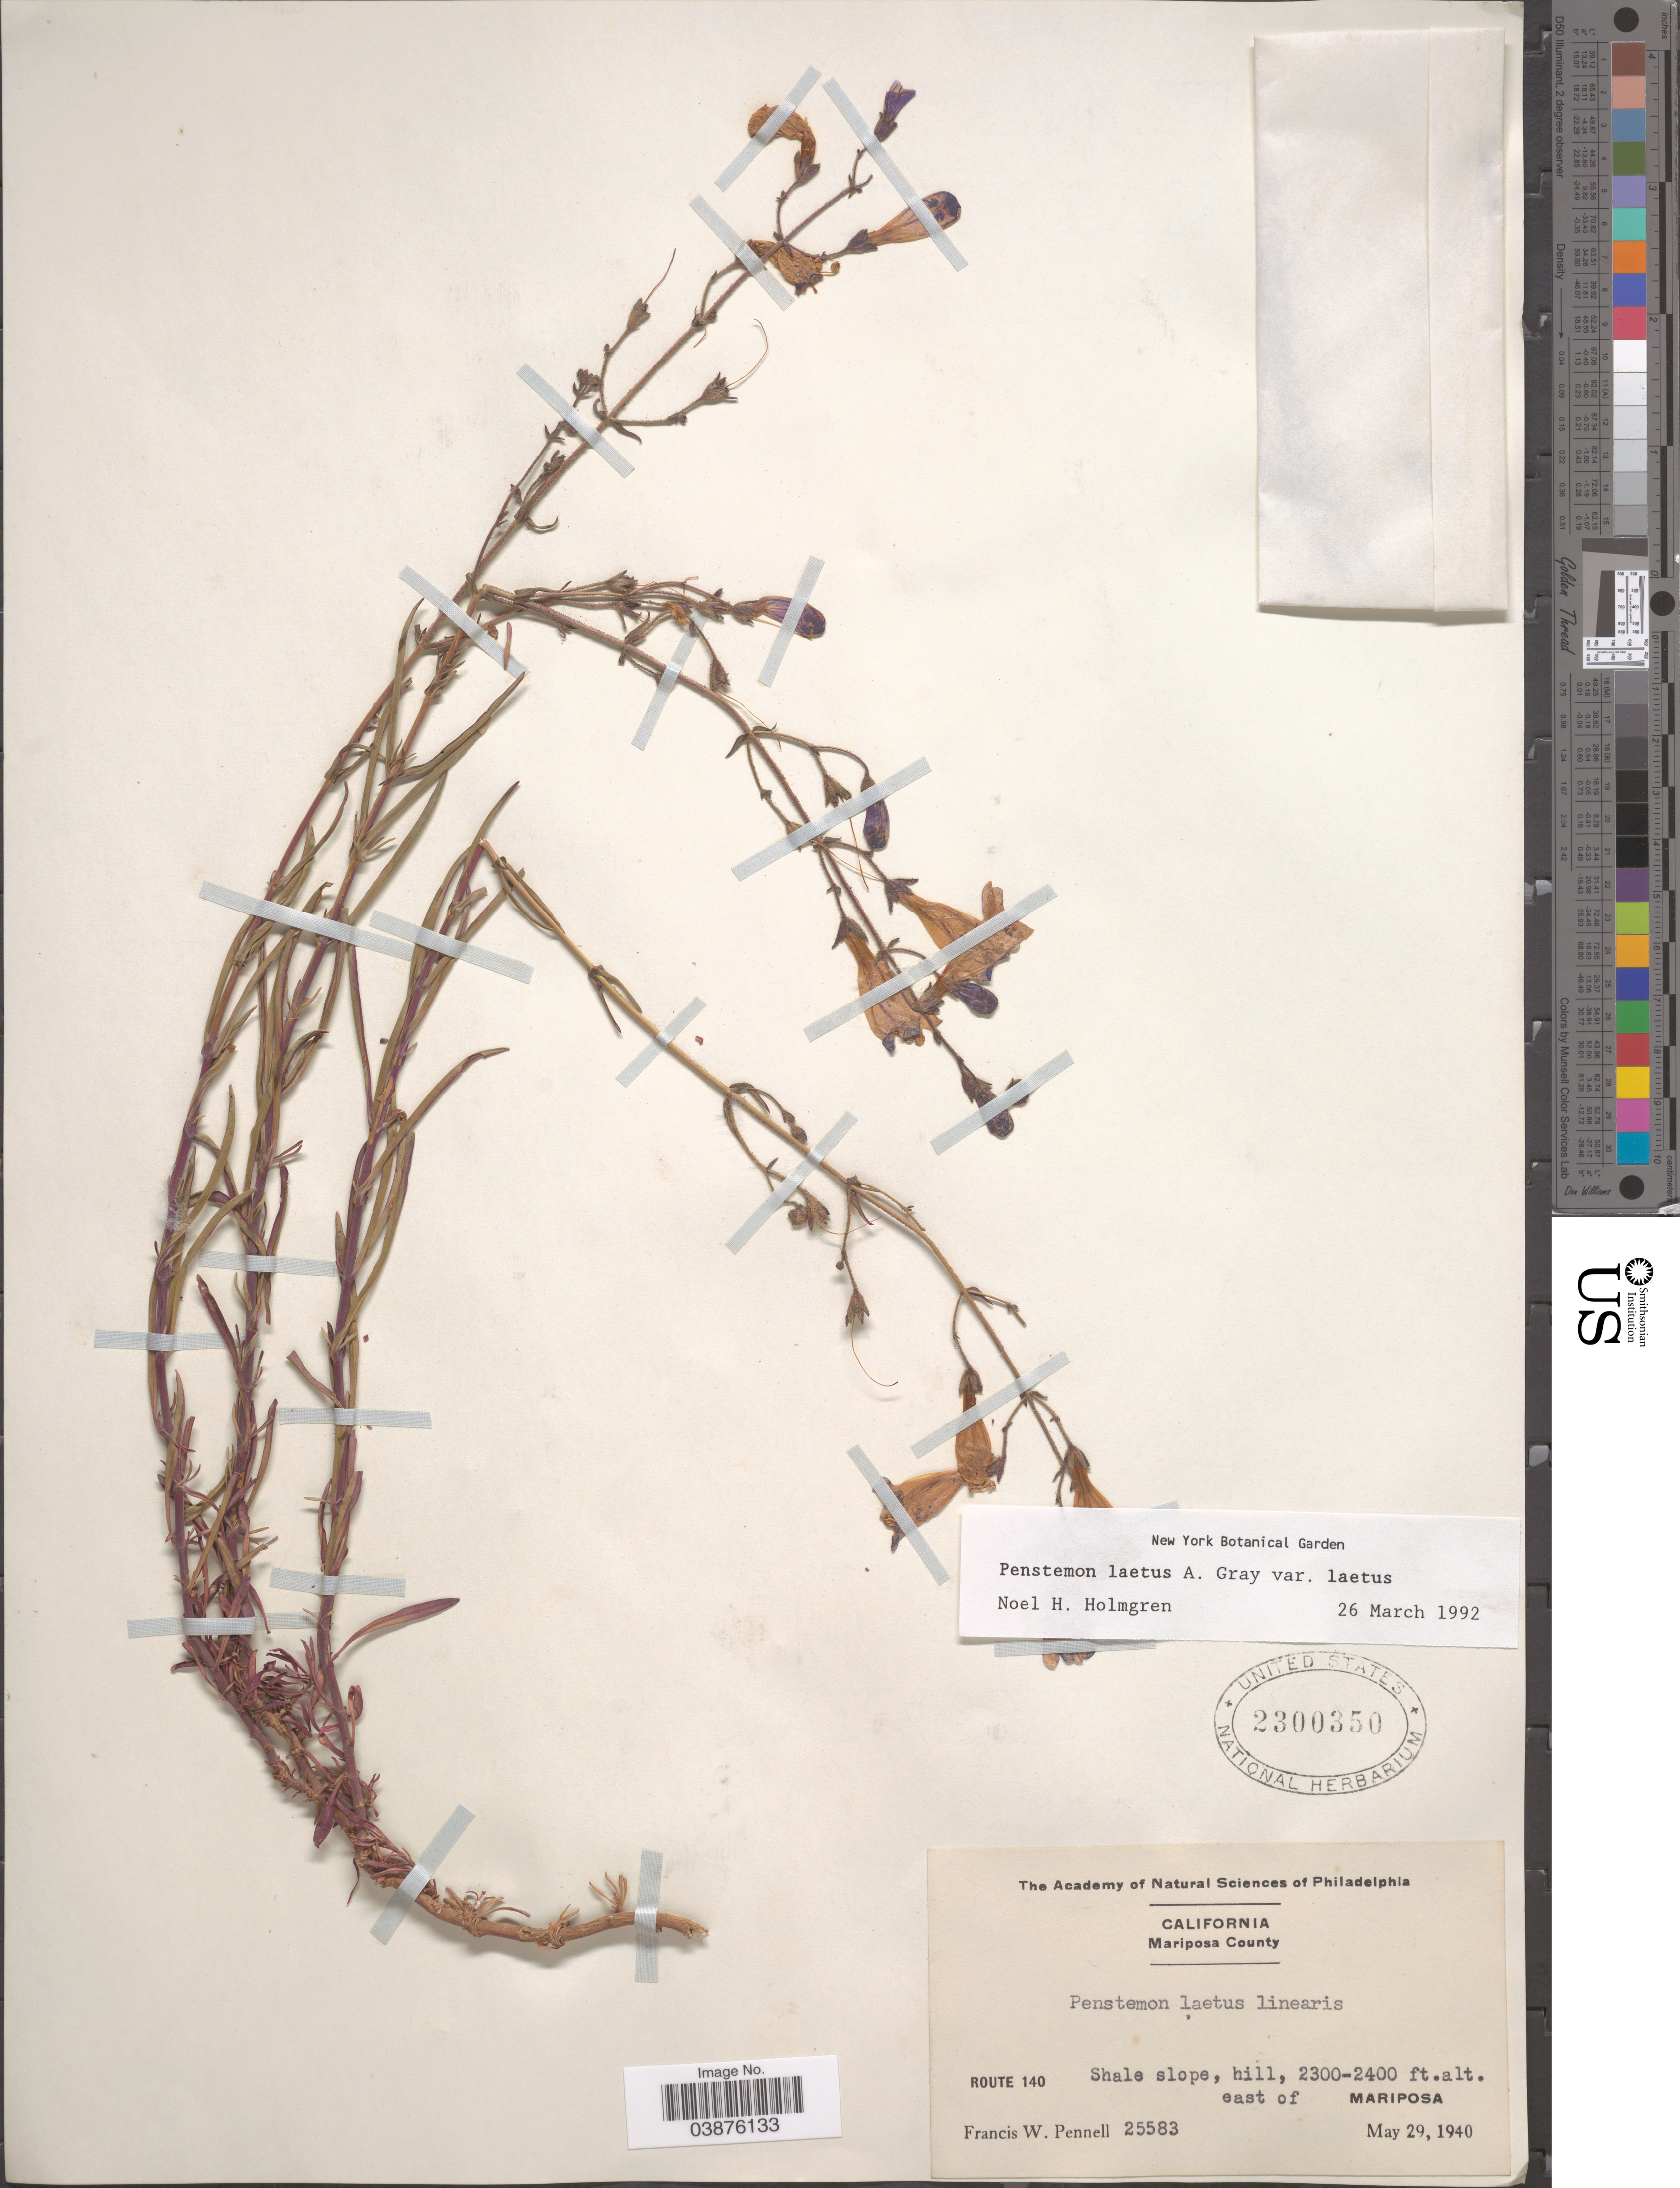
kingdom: Plantae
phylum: Tracheophyta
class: Magnoliopsida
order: Lamiales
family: Plantaginaceae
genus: Penstemon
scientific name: Penstemon laetus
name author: A. Gray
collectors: F. W. Pennell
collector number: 25583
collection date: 1940-05-29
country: United States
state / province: California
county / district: Mariposa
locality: Mariposa County. Route 140, east of Mariposa.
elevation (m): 701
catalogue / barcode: US 2300350